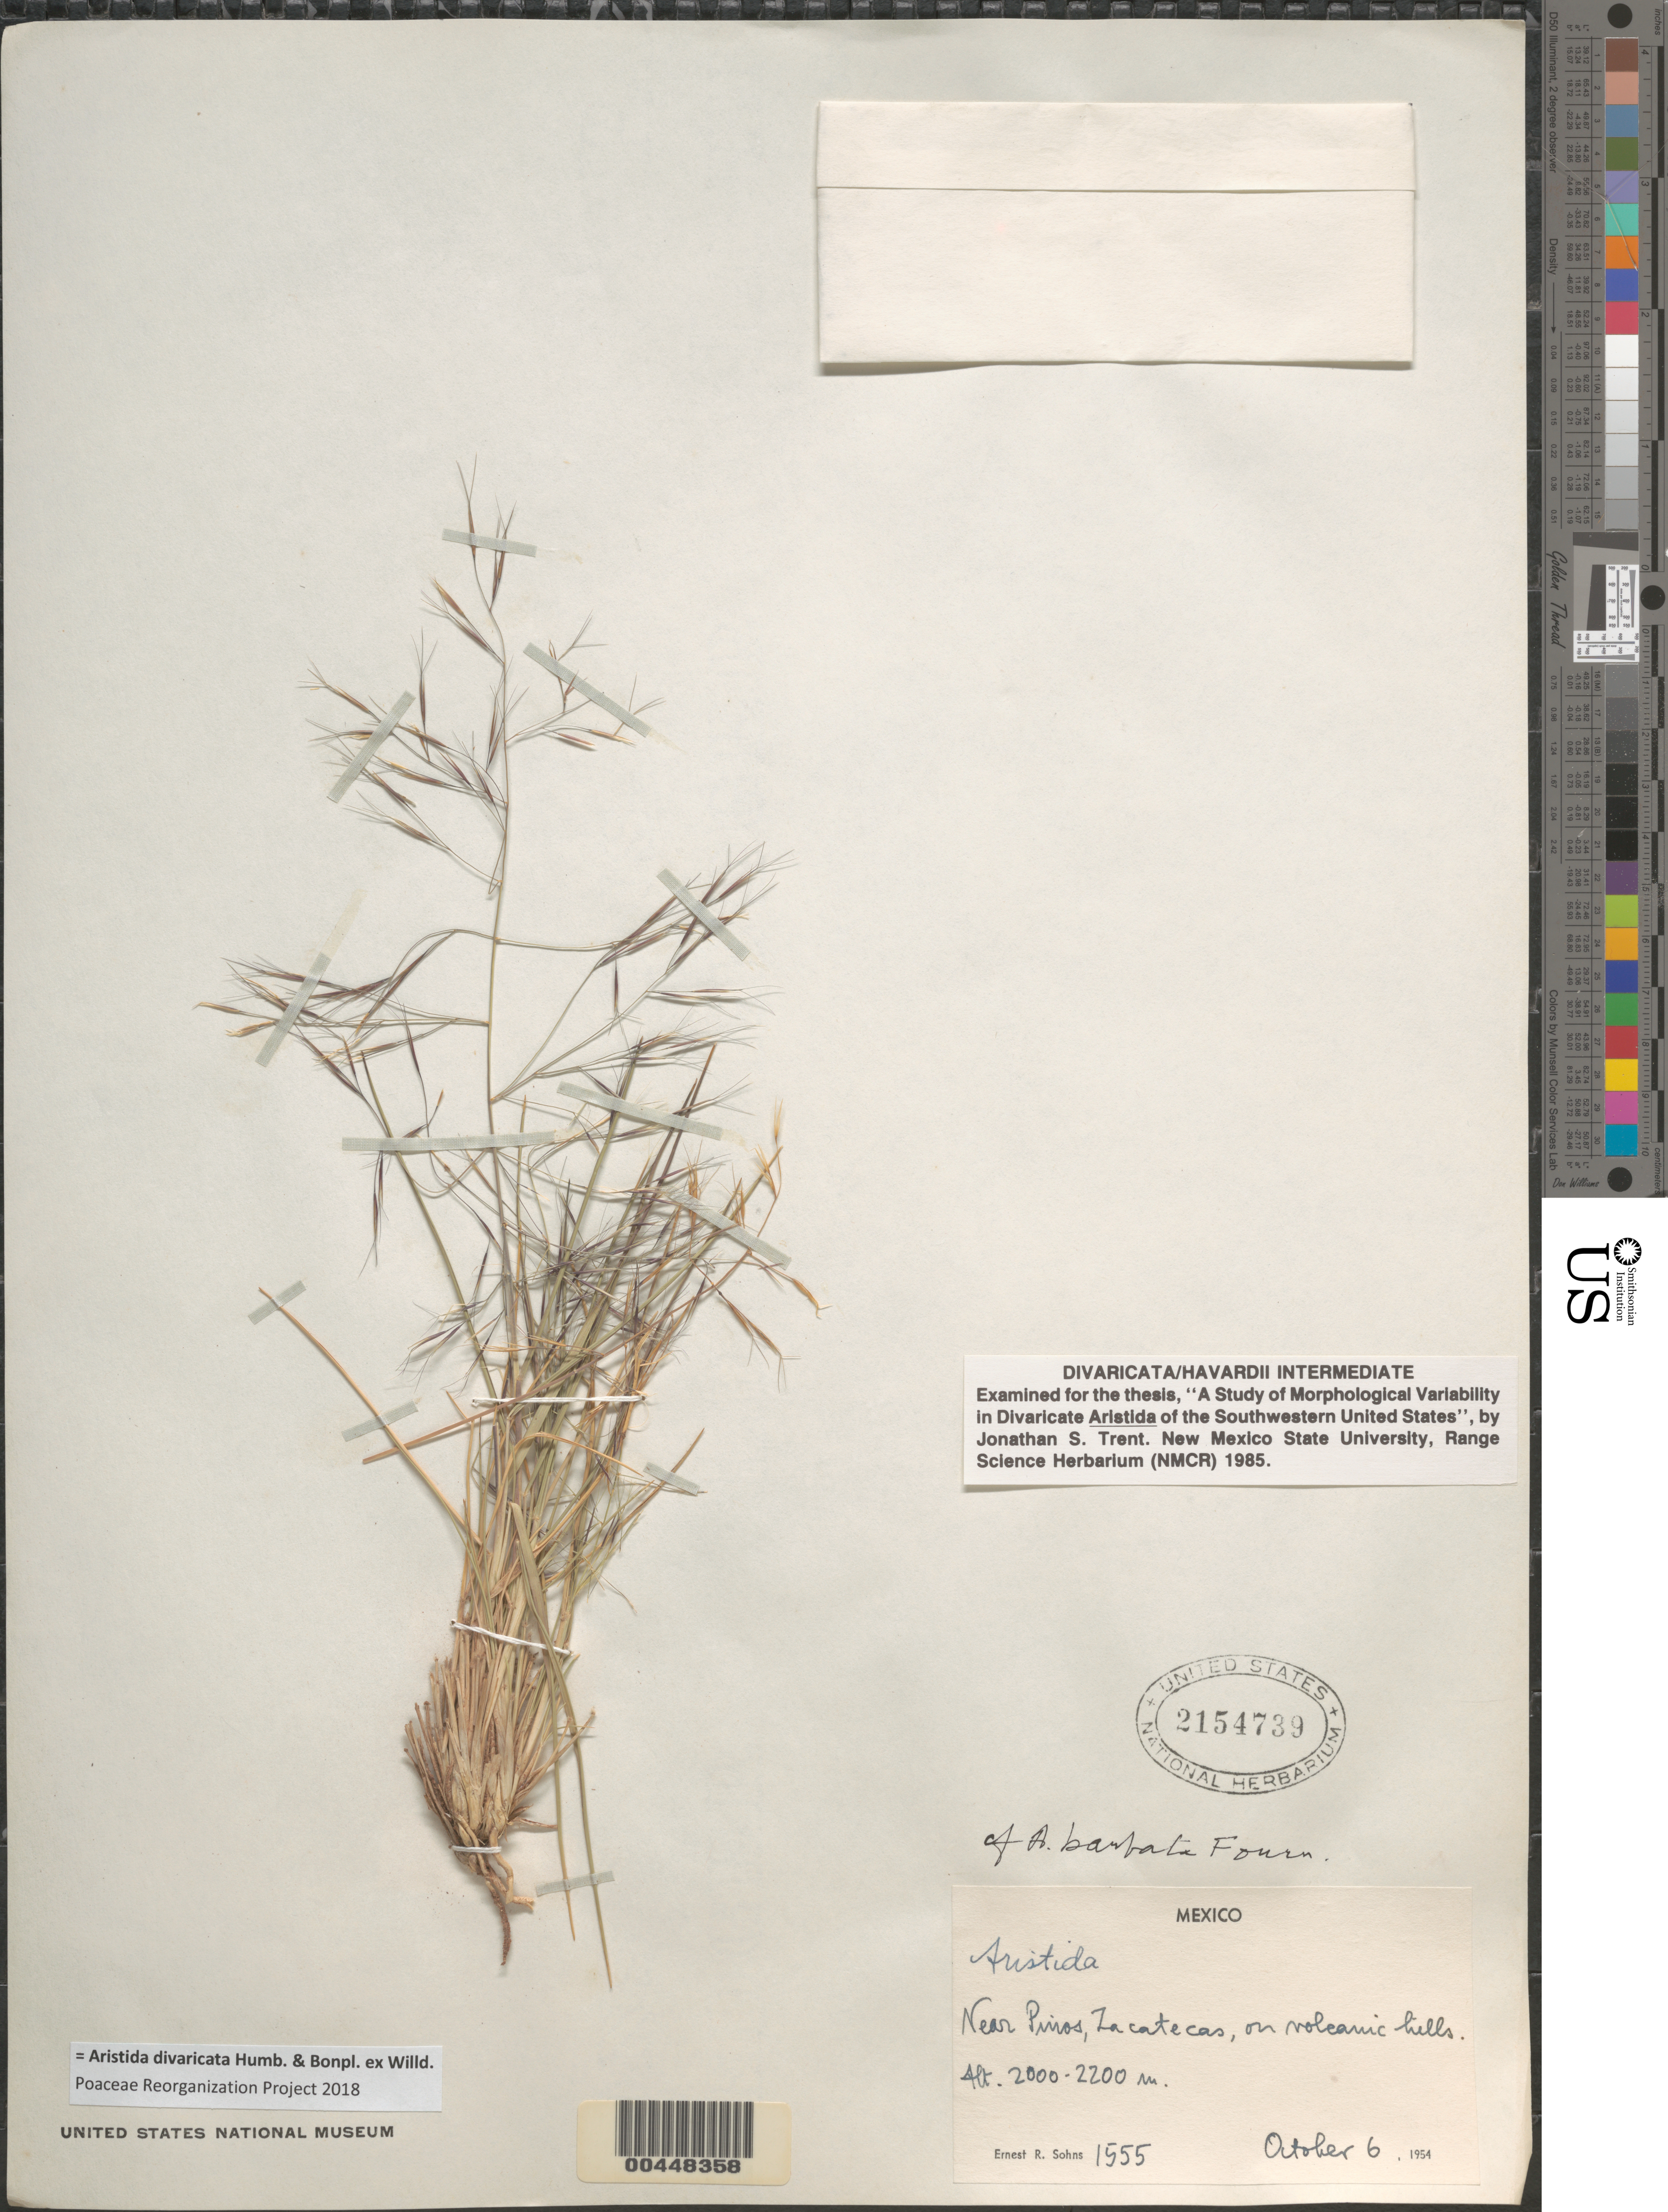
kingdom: Plantae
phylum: Tracheophyta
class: Liliopsida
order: Poales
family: Poaceae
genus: Aristida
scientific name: Aristida divaricata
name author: Humb. & Bonpl. ex Willd.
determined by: Poaceae Reorganization Project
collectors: E. R. Sohns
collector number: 1555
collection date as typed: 6 Oct 1954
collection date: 1954-10-06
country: Mexico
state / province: Zacatecas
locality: Near Pinos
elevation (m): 2000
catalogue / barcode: US 2154739